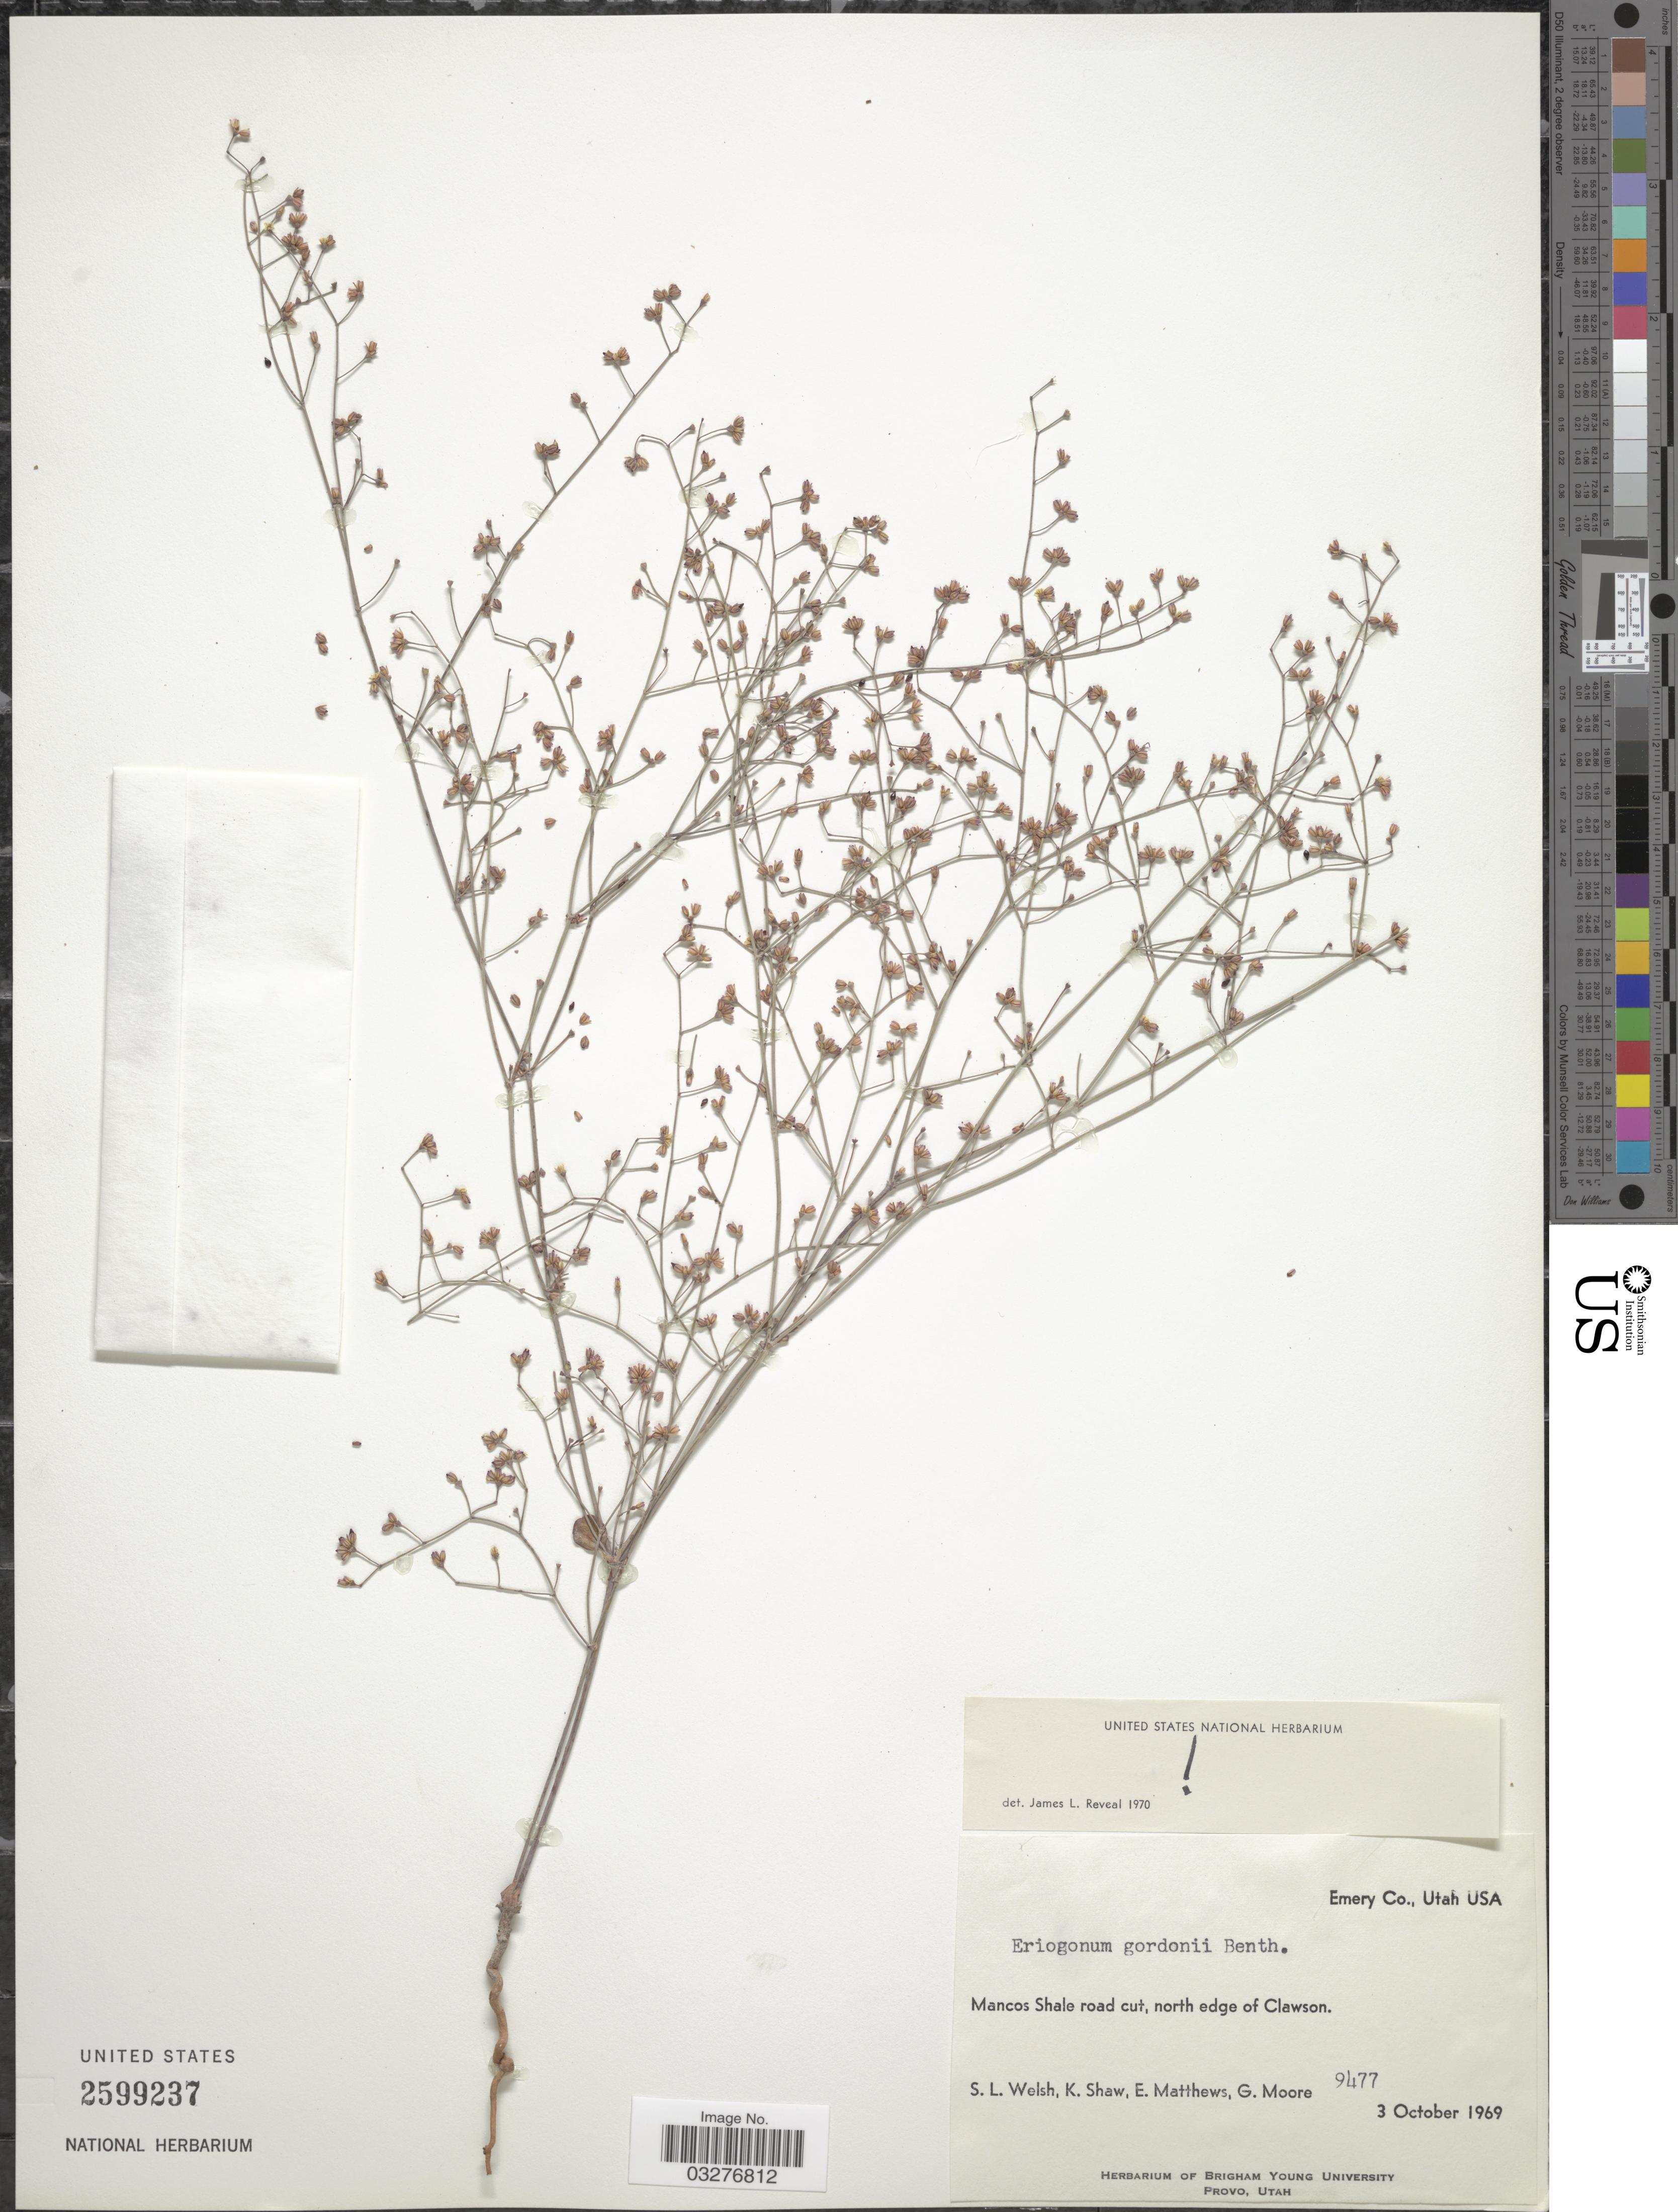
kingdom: Plantae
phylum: Tracheophyta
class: Magnoliopsida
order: Caryophyllales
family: Polygonaceae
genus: Eriogonum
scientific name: Eriogonum gordonii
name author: Benth.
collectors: S. Welsh, K. Shaw, E. Matthews & G. Moore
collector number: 9477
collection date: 1969-10-03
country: United States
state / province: Utah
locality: Emery Co. USA. Mancos Shale road cut, north edge of Clawson.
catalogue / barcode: US 2599237